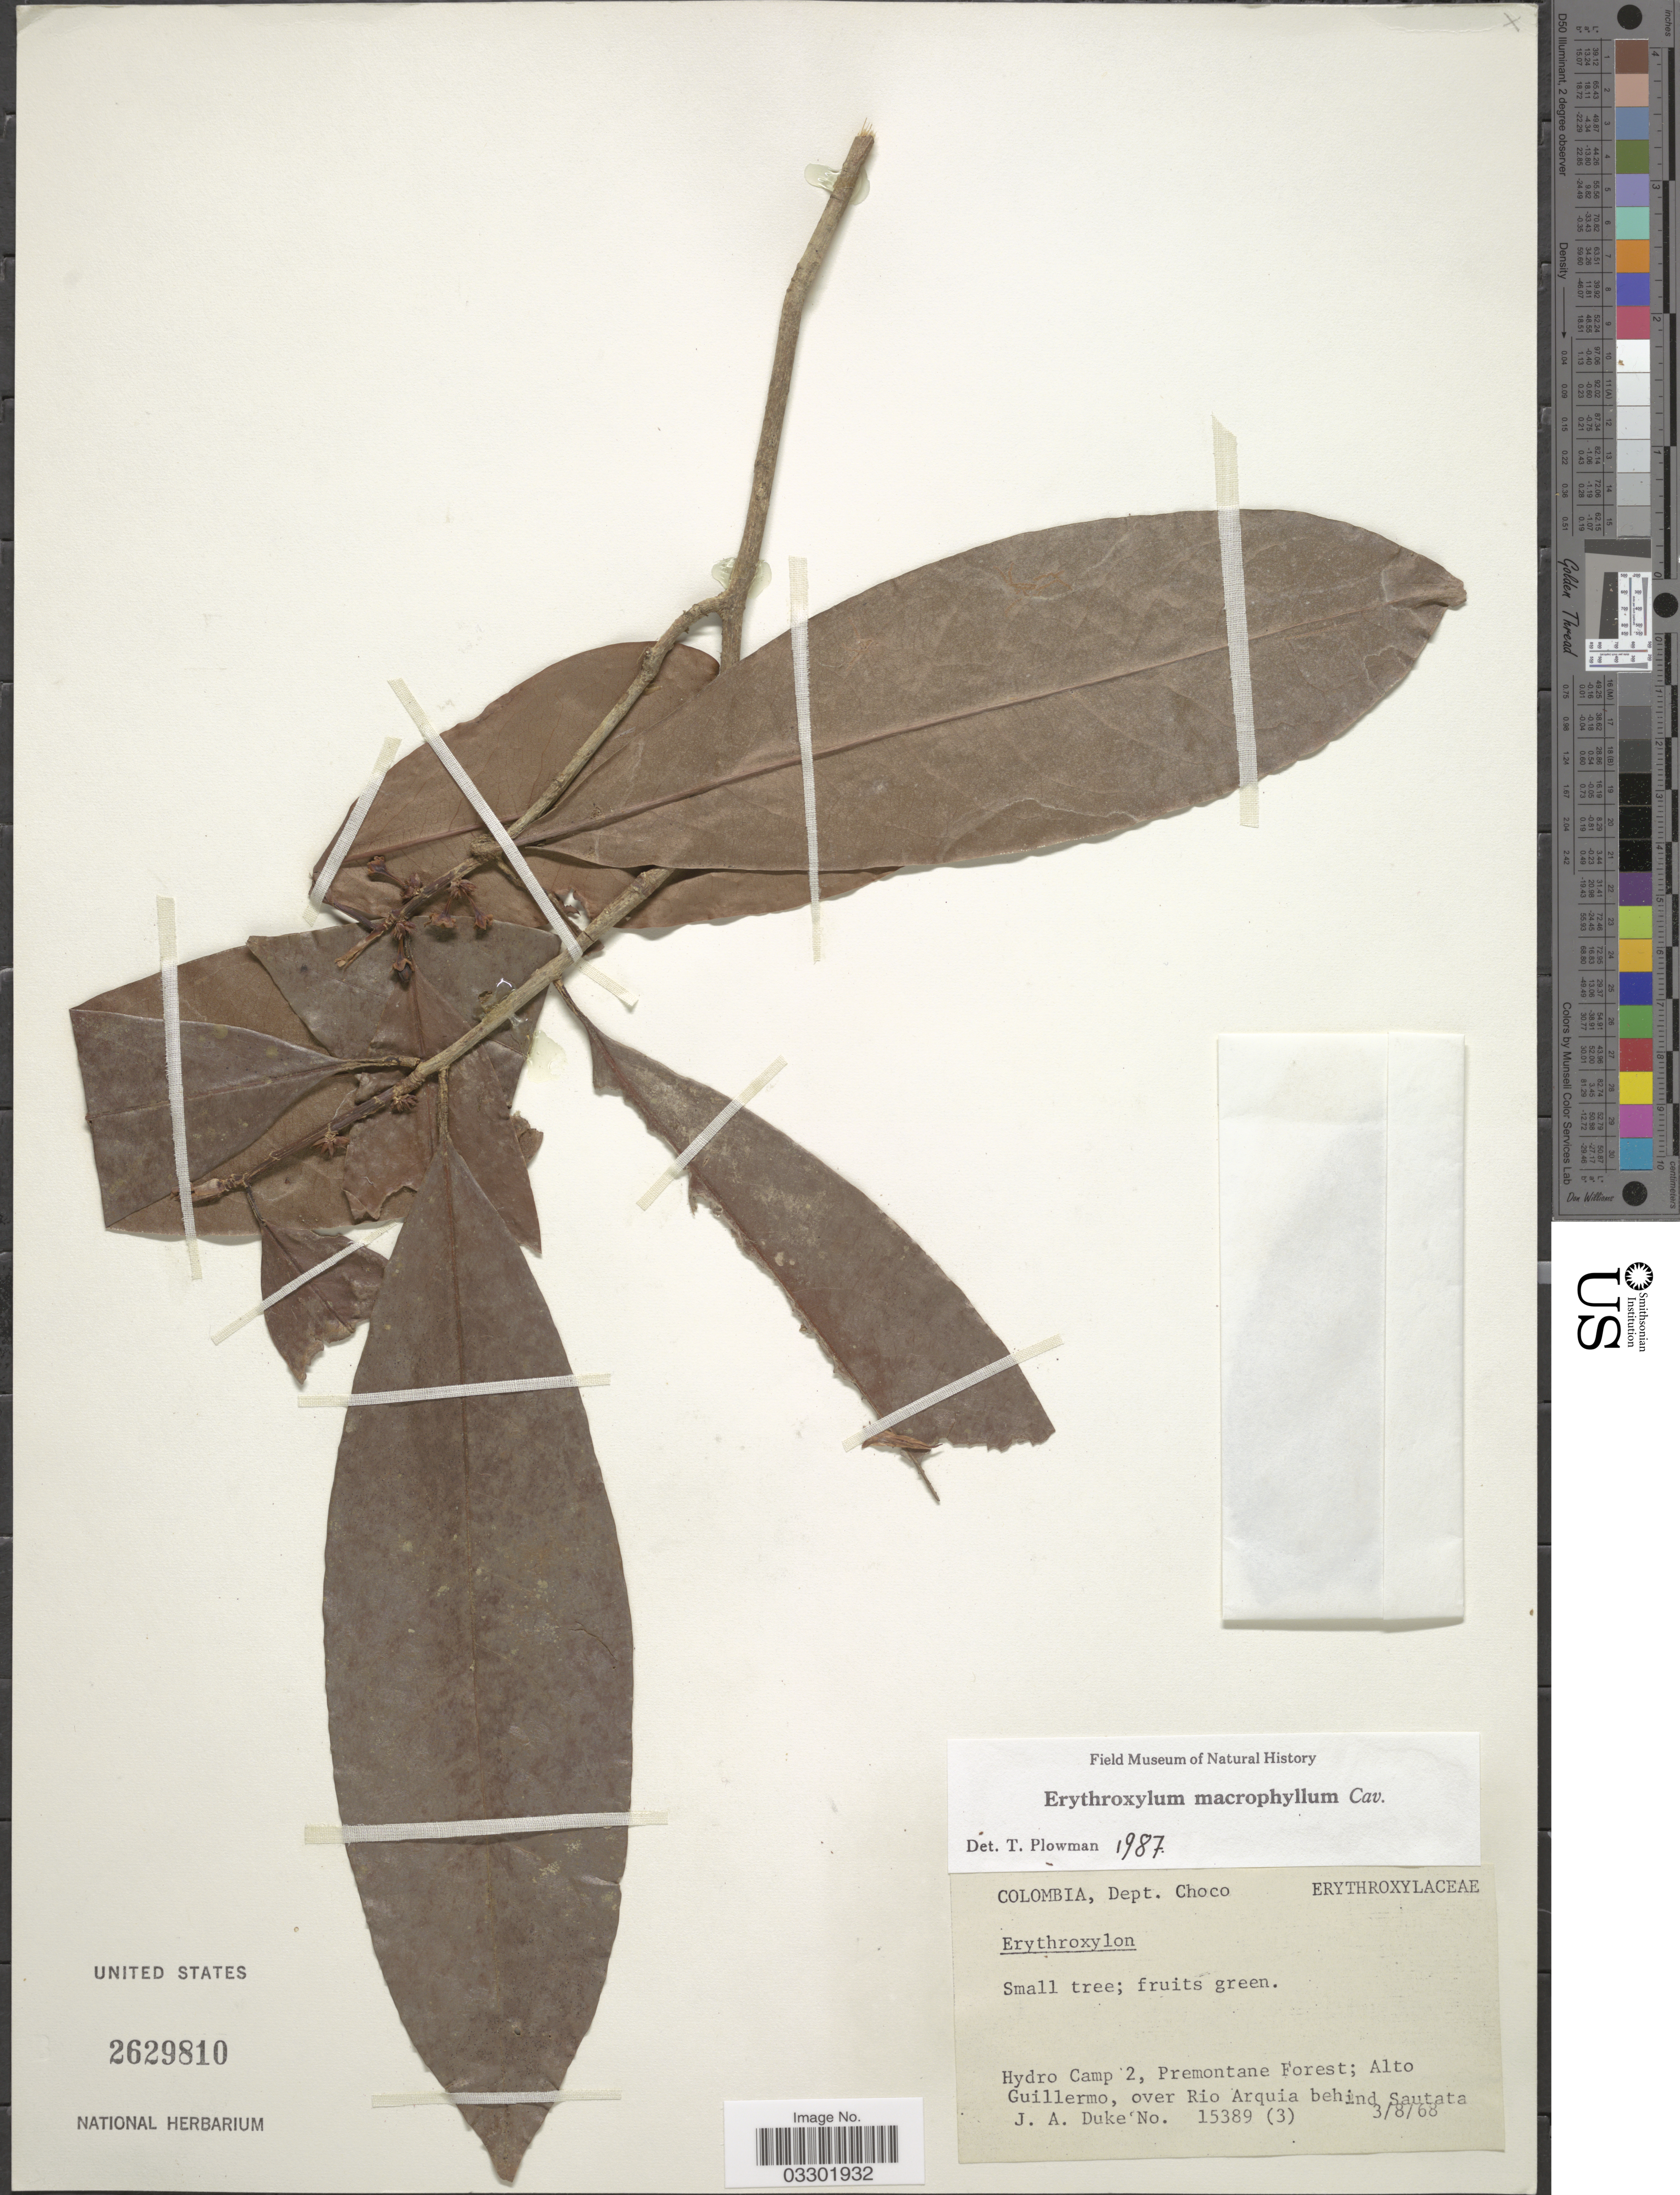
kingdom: Plantae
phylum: Tracheophyta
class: Magnoliopsida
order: Malpighiales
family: Erythroxylaceae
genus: Erythroxylum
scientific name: Erythroxylum macrophyllum var. macrophyllum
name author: Cav.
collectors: J. A. Duke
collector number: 15389 (3)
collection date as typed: Transcribed d/m/y: 3/8/68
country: Colombia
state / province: Chocó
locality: Dept. Choco. Hydro Camp 2, Premontane Forest; Alto Guillermo, over Rio Arquia behind Sautata.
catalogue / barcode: US 2629810